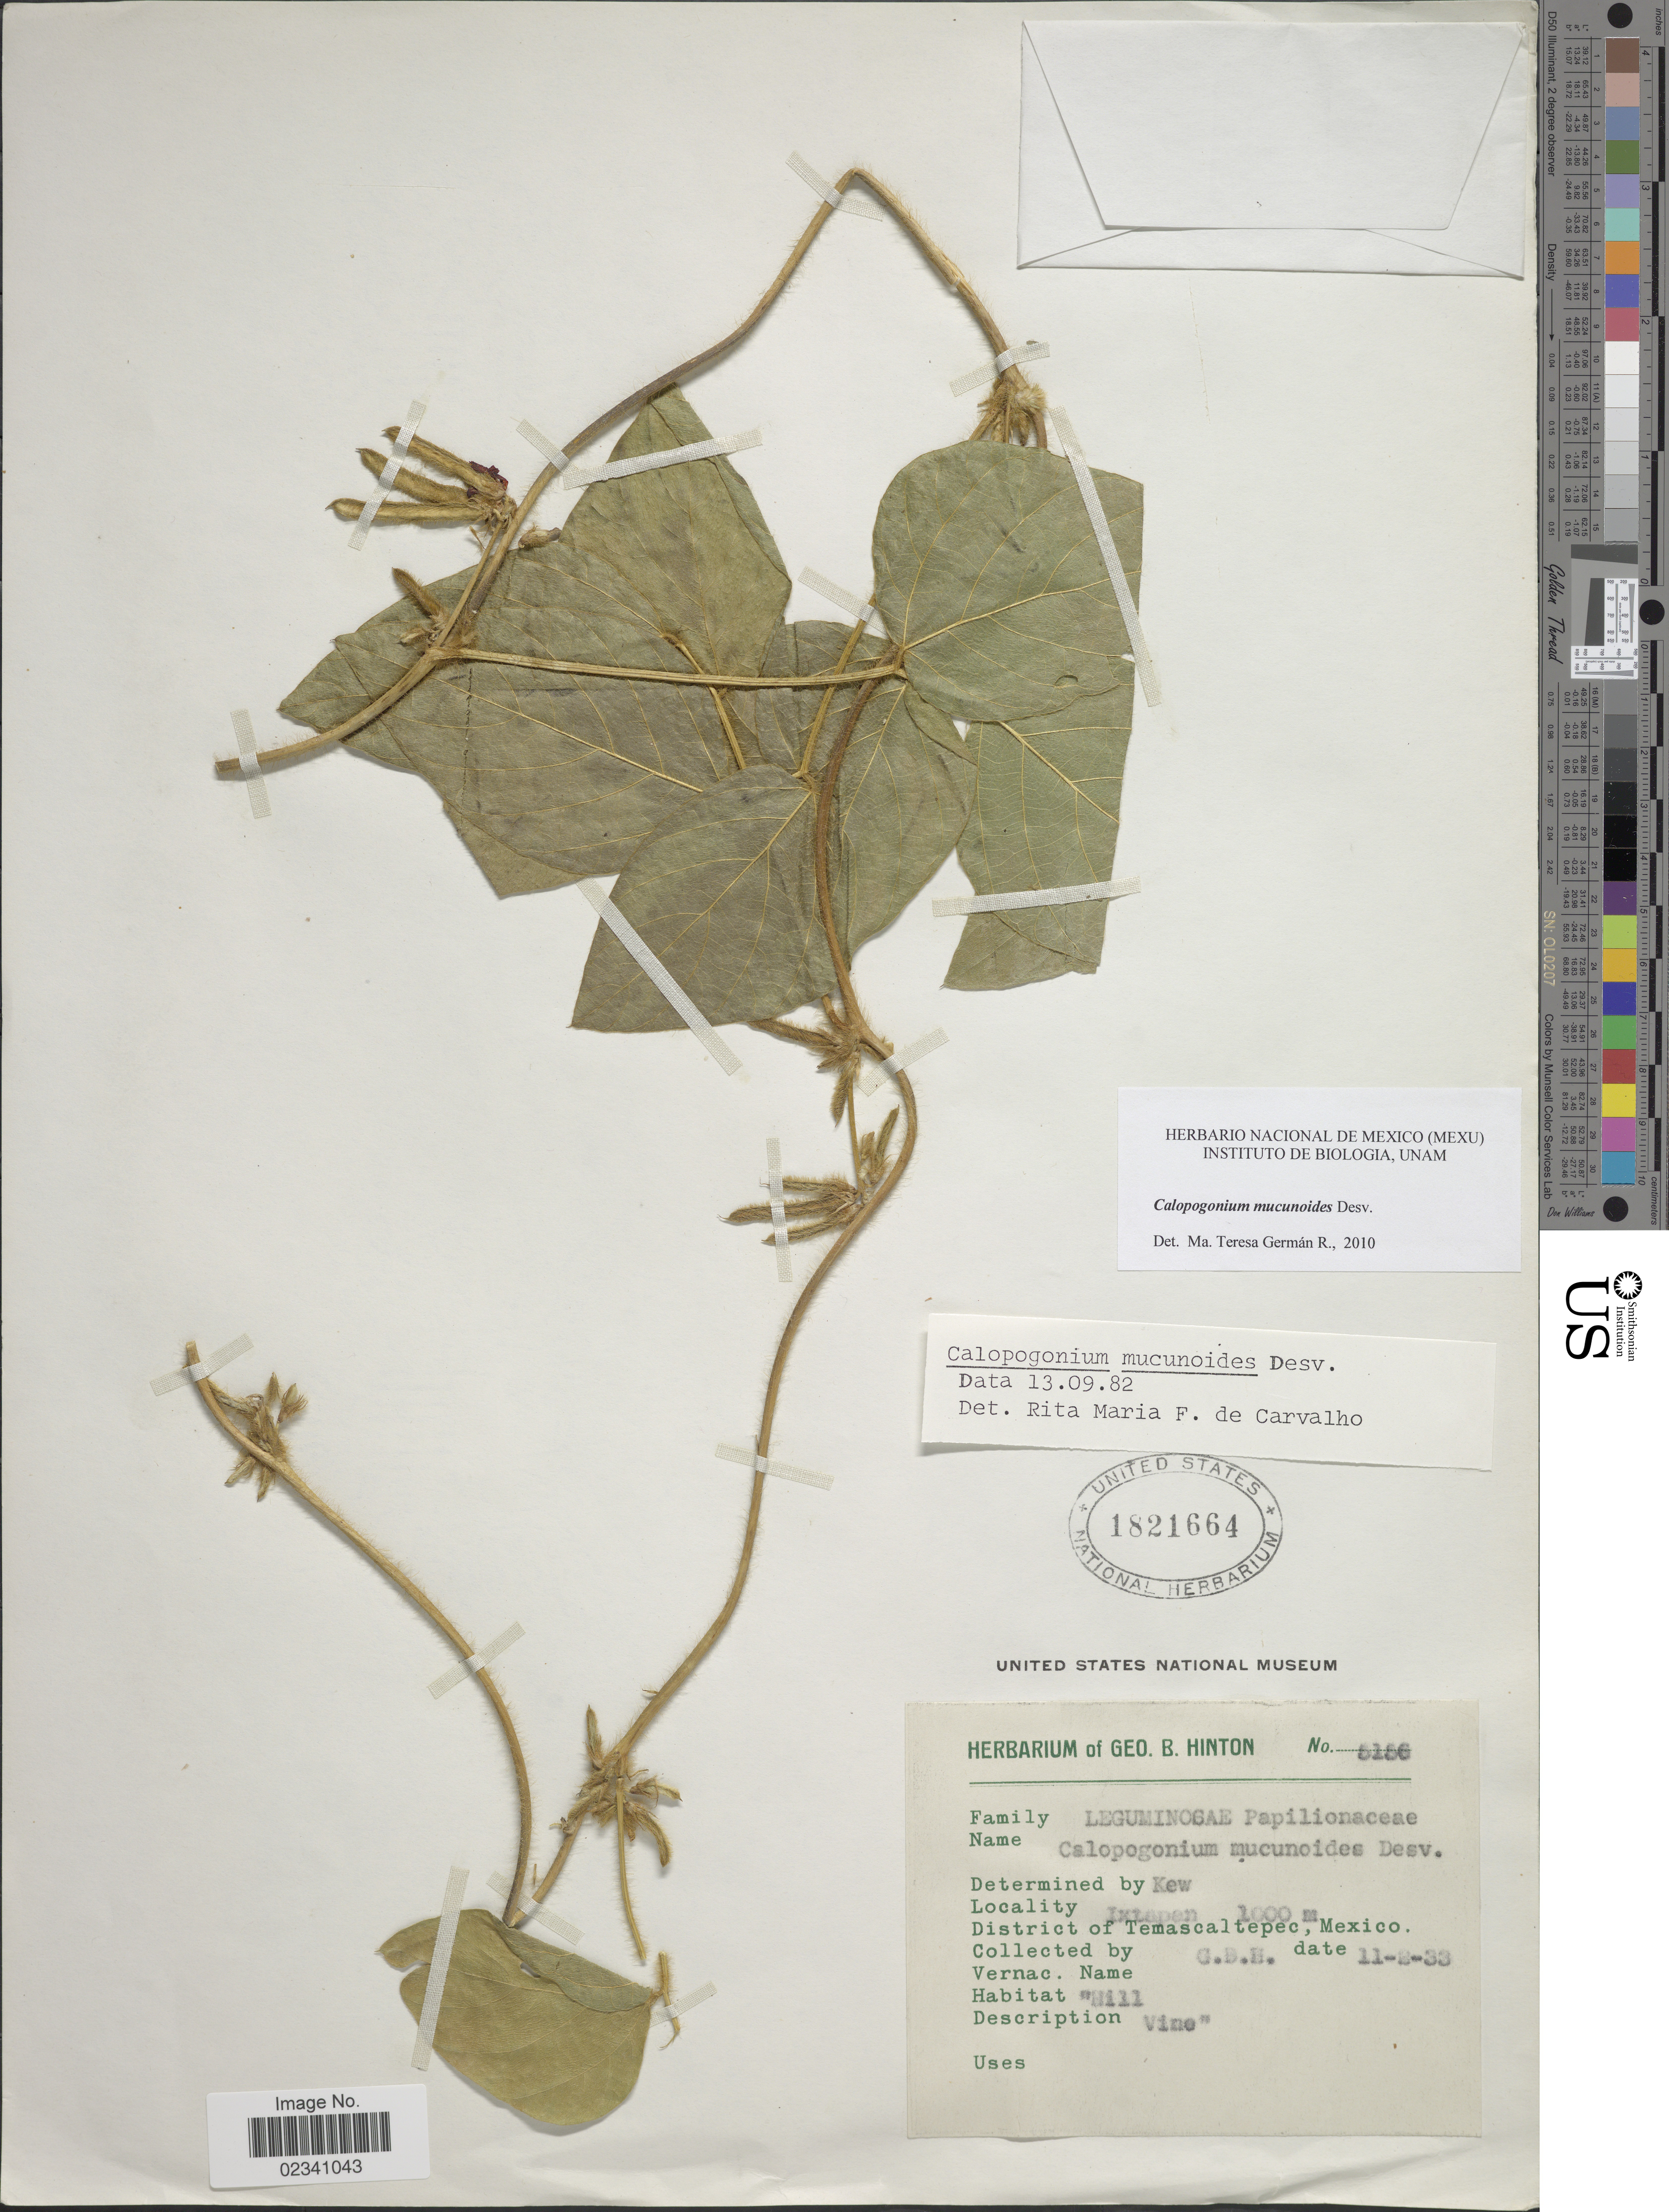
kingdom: Plantae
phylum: Tracheophyta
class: Magnoliopsida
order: Fabales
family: Fabaceae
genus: Calopogonium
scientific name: Calopogonium mucunoides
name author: Desv.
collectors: G. B. Hinton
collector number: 5156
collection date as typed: Transcribed d/m/y: 11/2/33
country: Mexico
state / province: México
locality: Ixtapan, Temascaltepec,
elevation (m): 1000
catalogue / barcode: US 1821664